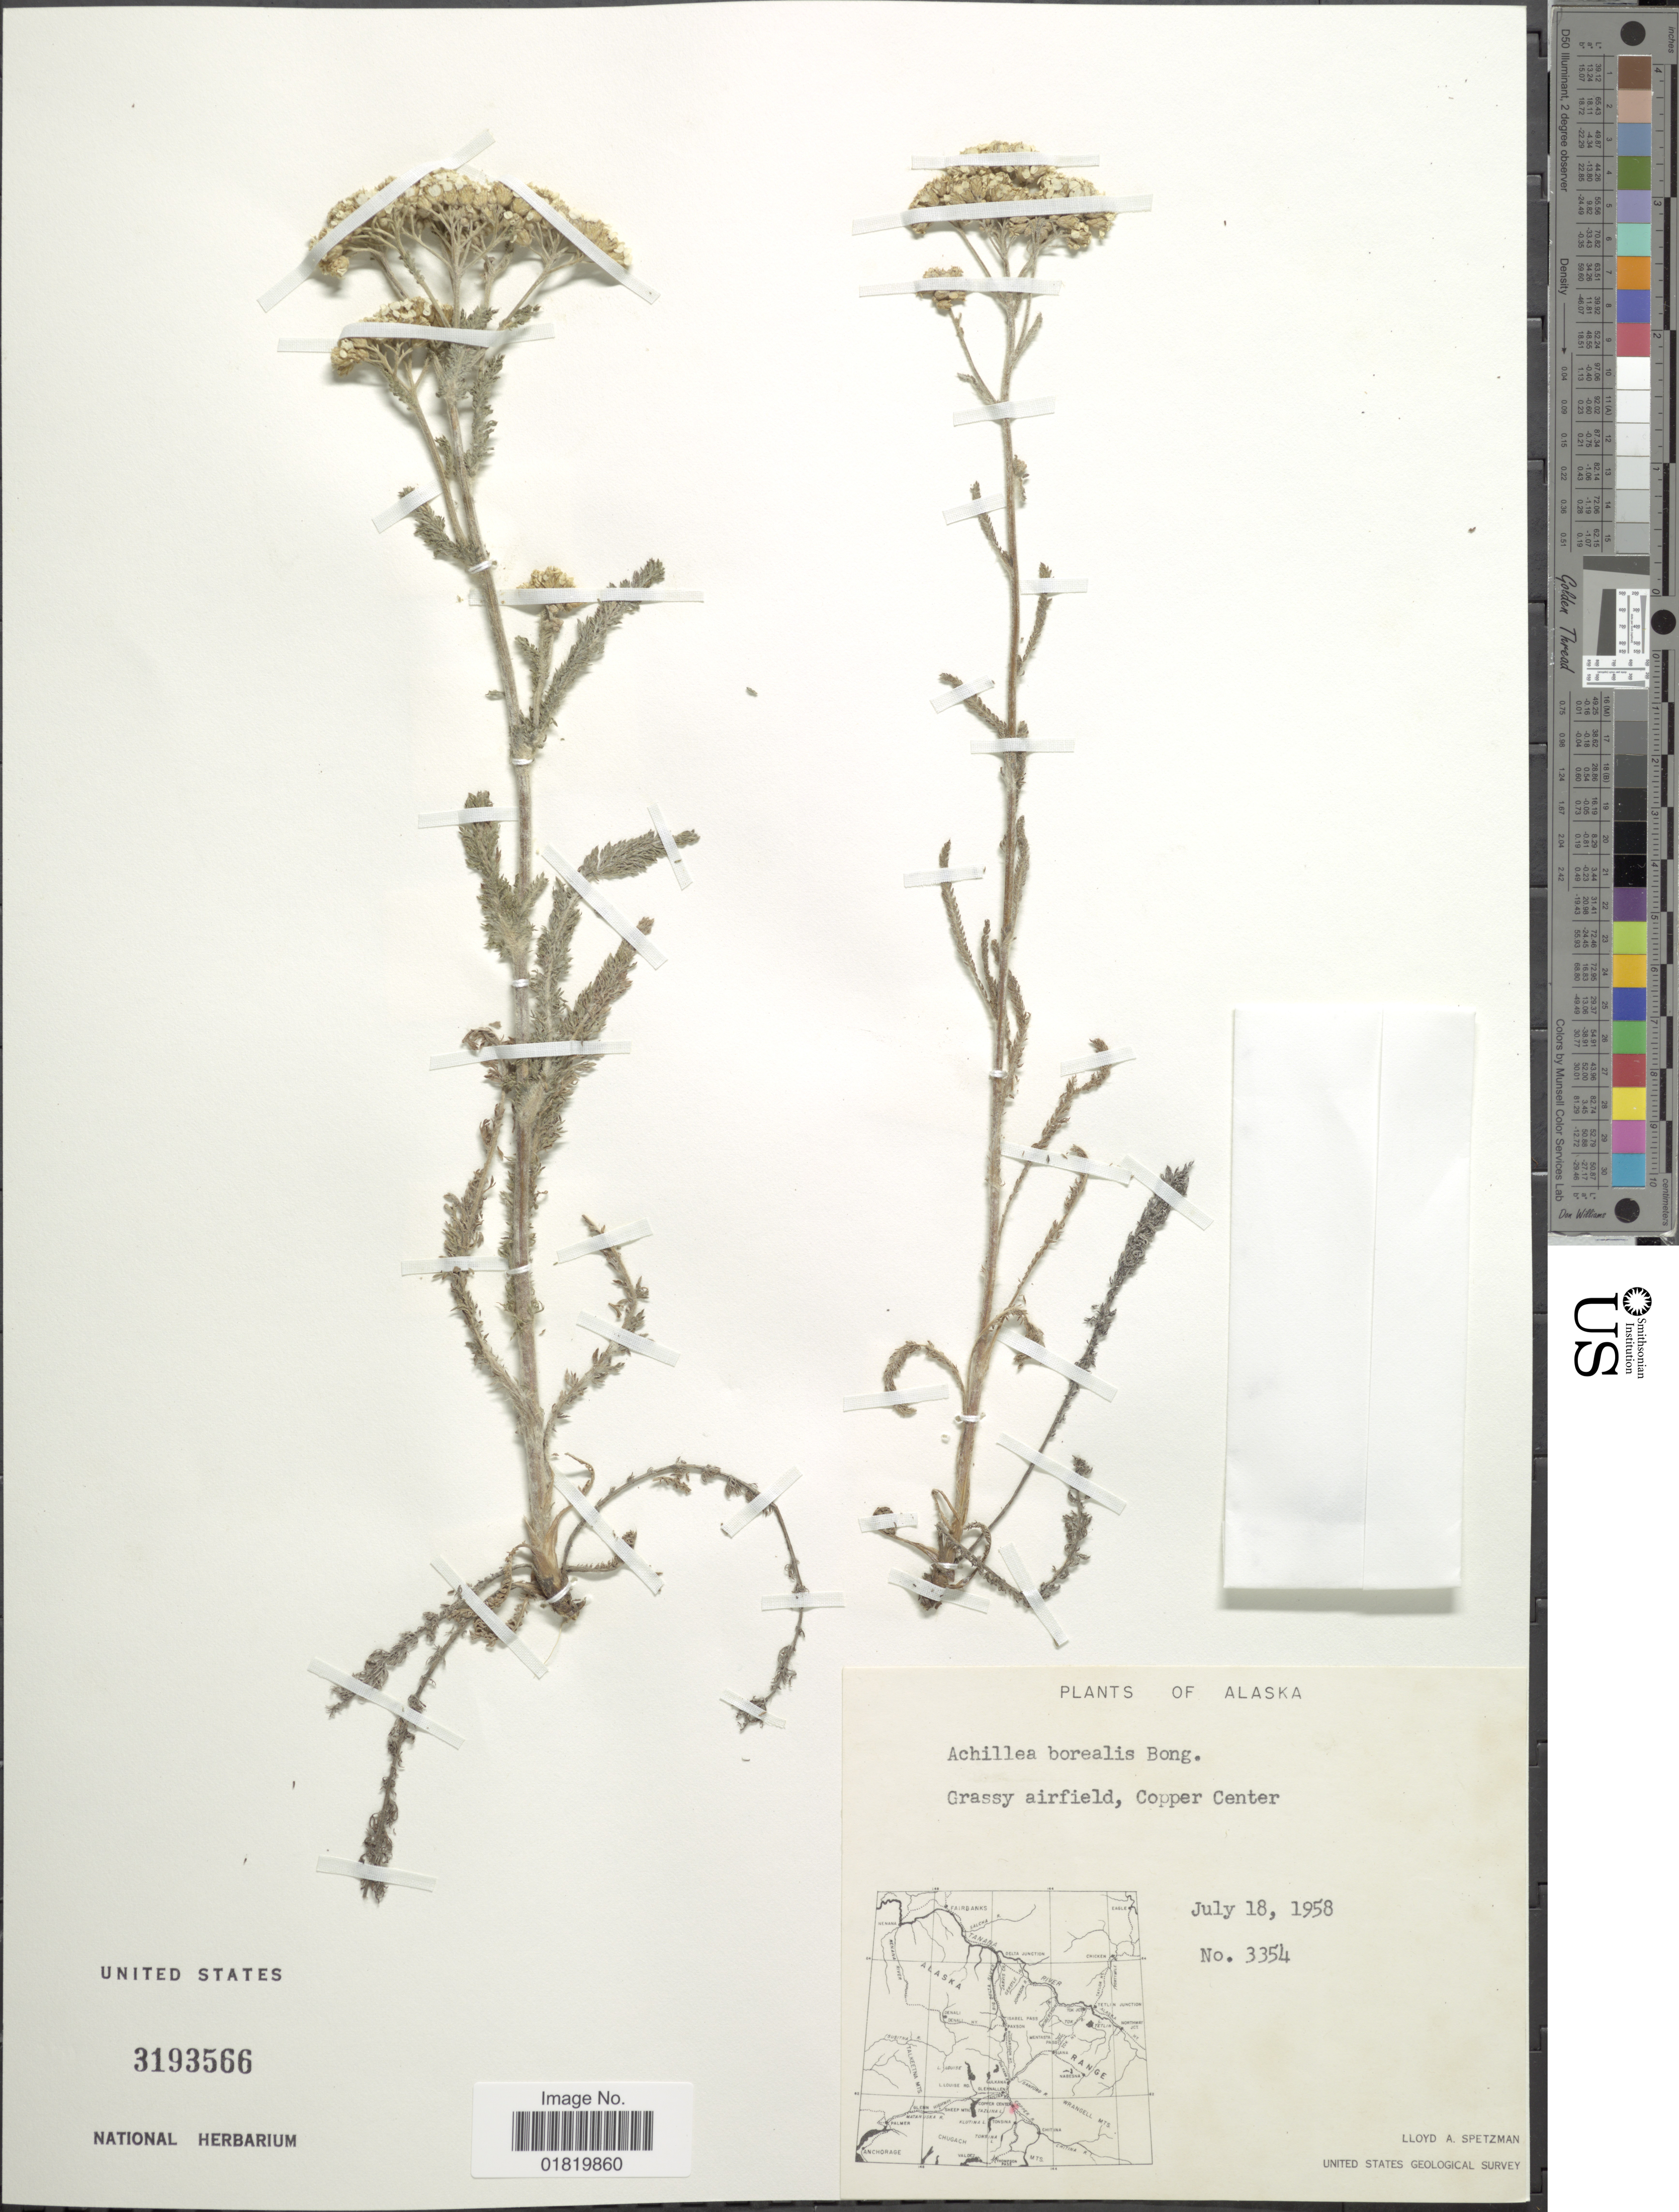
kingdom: Plantae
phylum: Tracheophyta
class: Magnoliopsida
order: Asterales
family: Asteraceae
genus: Achillea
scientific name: Achillea borealis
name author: Bong.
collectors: L. Spetzman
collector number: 3354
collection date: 1958-07-18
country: United States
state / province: Alaska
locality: Grassy airfield, Copper Center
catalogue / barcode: US 3193566